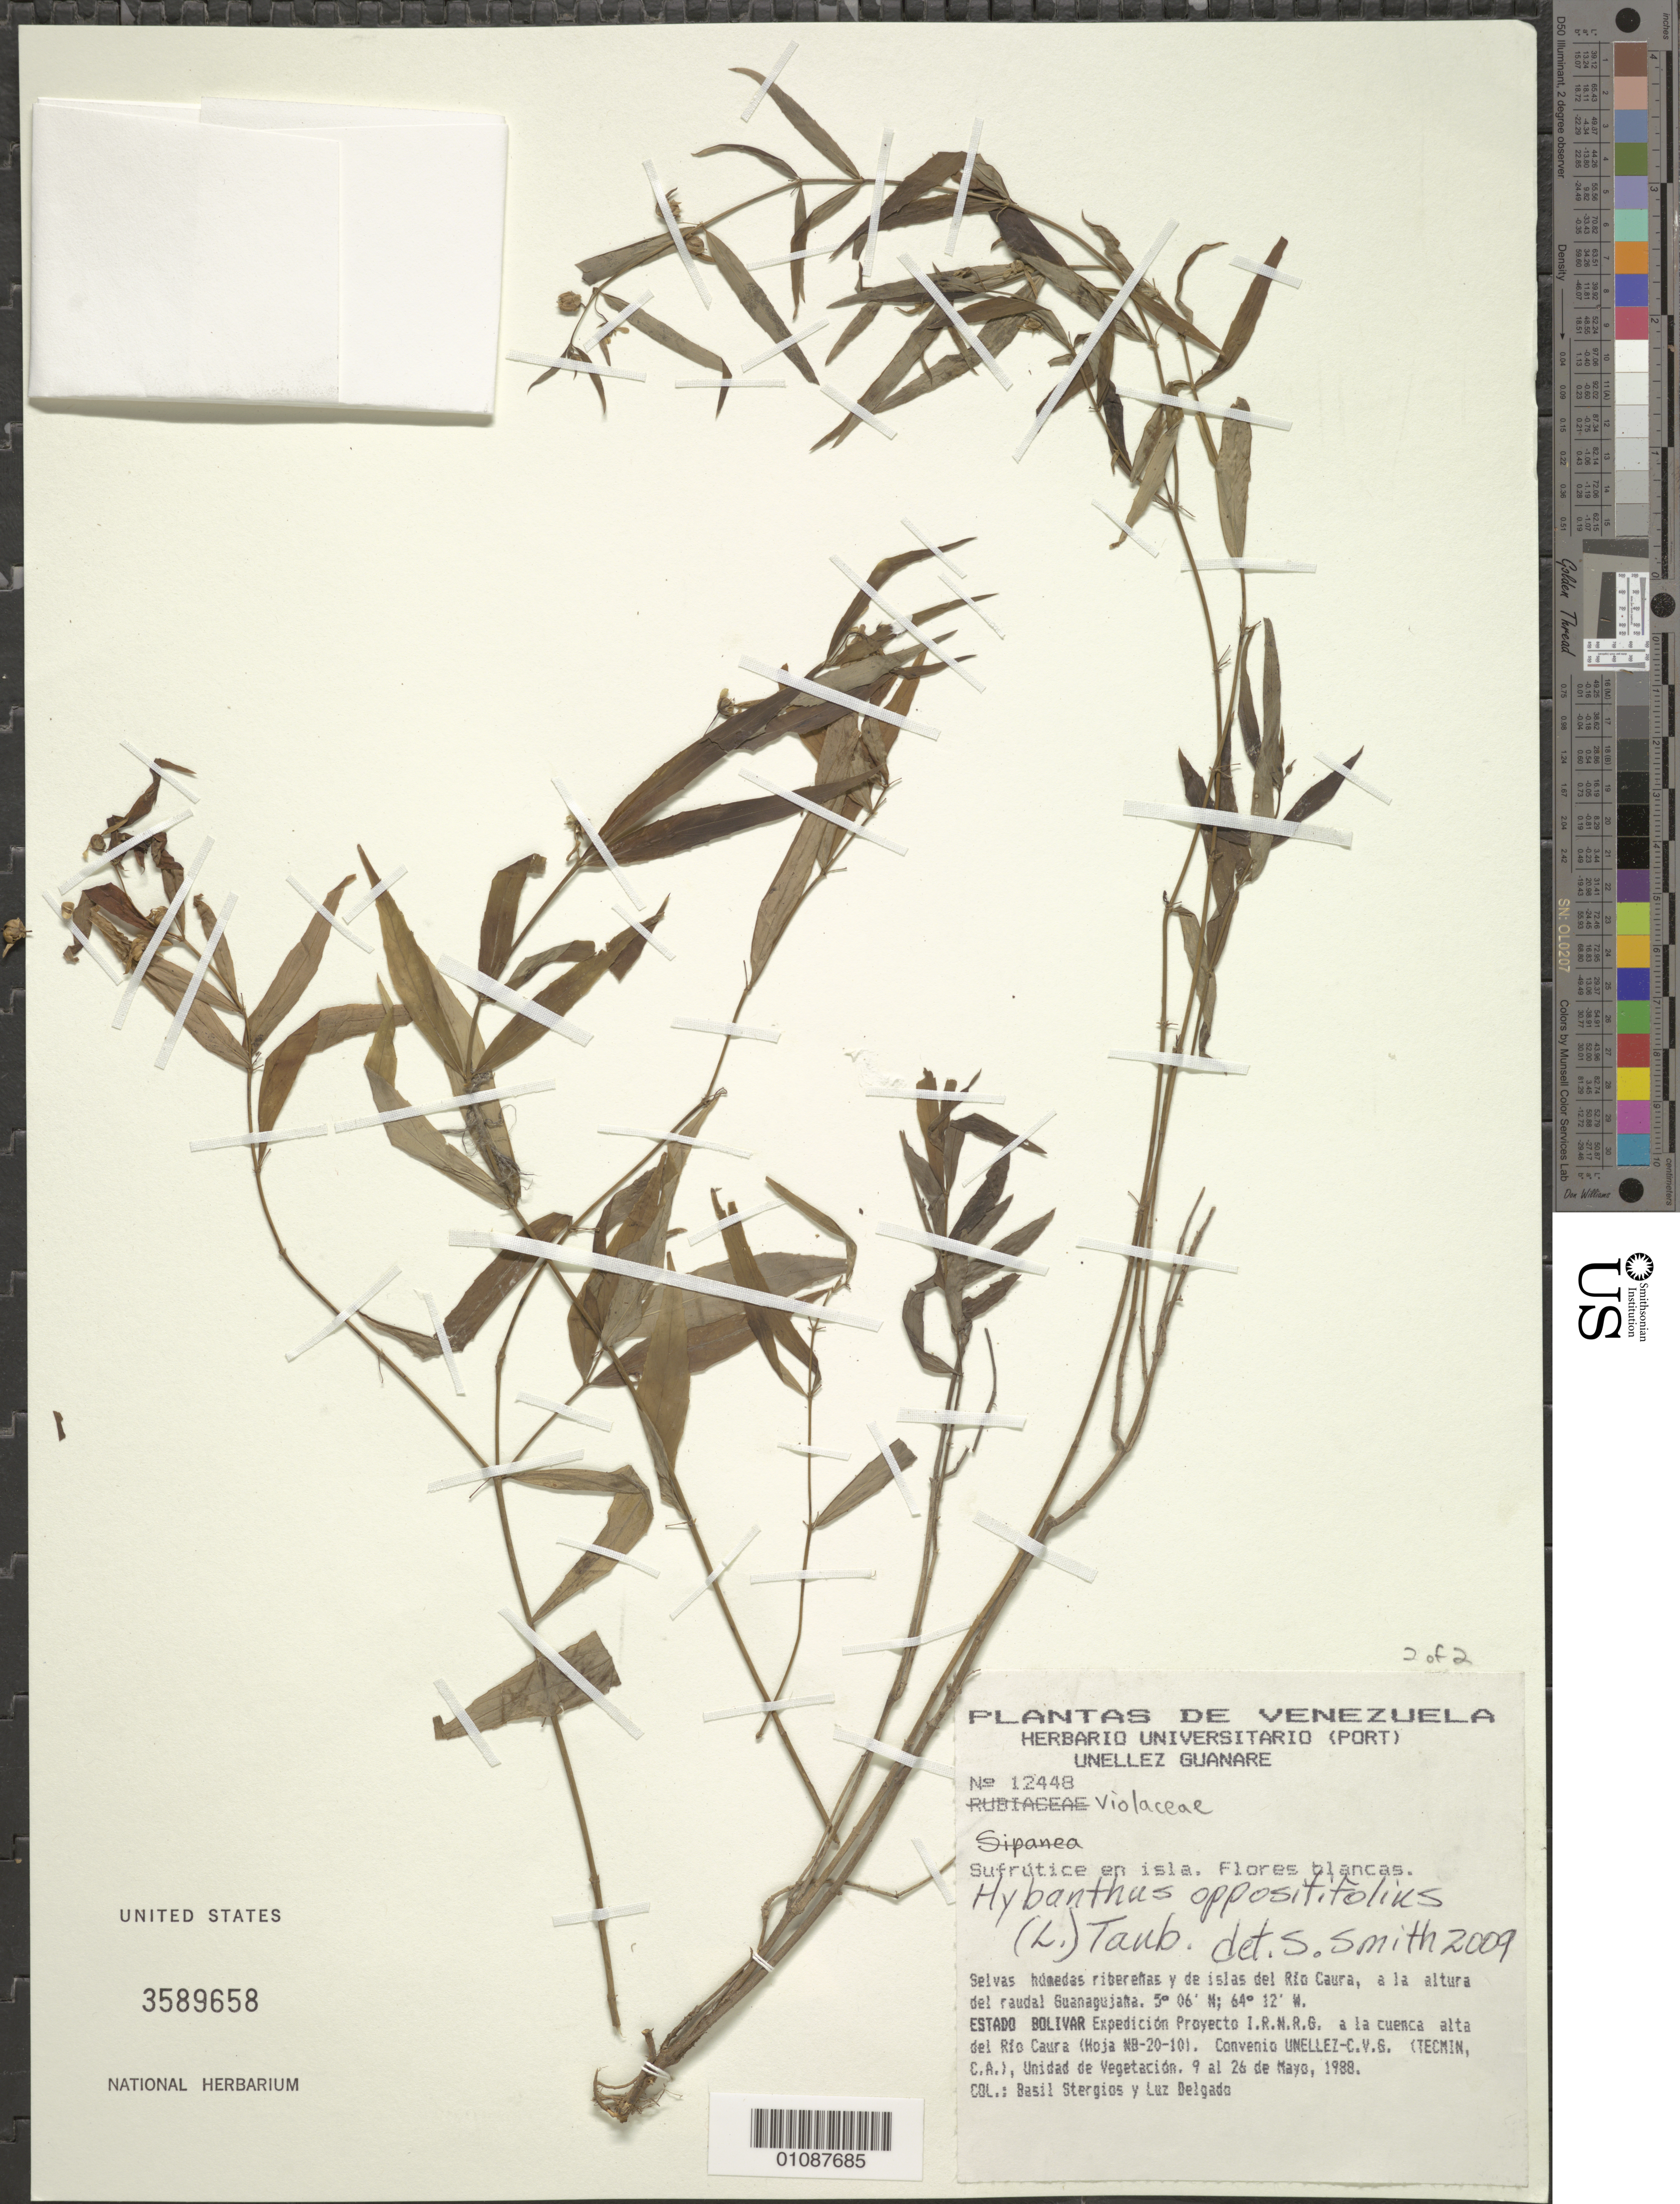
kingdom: Plantae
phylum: Tracheophyta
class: Magnoliopsida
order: Malpighiales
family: Violaceae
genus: Pombalia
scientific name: Pombalia oppositifolia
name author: (L.) Paula-Souza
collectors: B. G. Stergios & L. Delgado V.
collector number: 12448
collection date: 1988-05-09/1988-05-26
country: Venezuela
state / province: Bolívar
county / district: Sucre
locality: Cuenca alta del rio Caura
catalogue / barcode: US 3589658